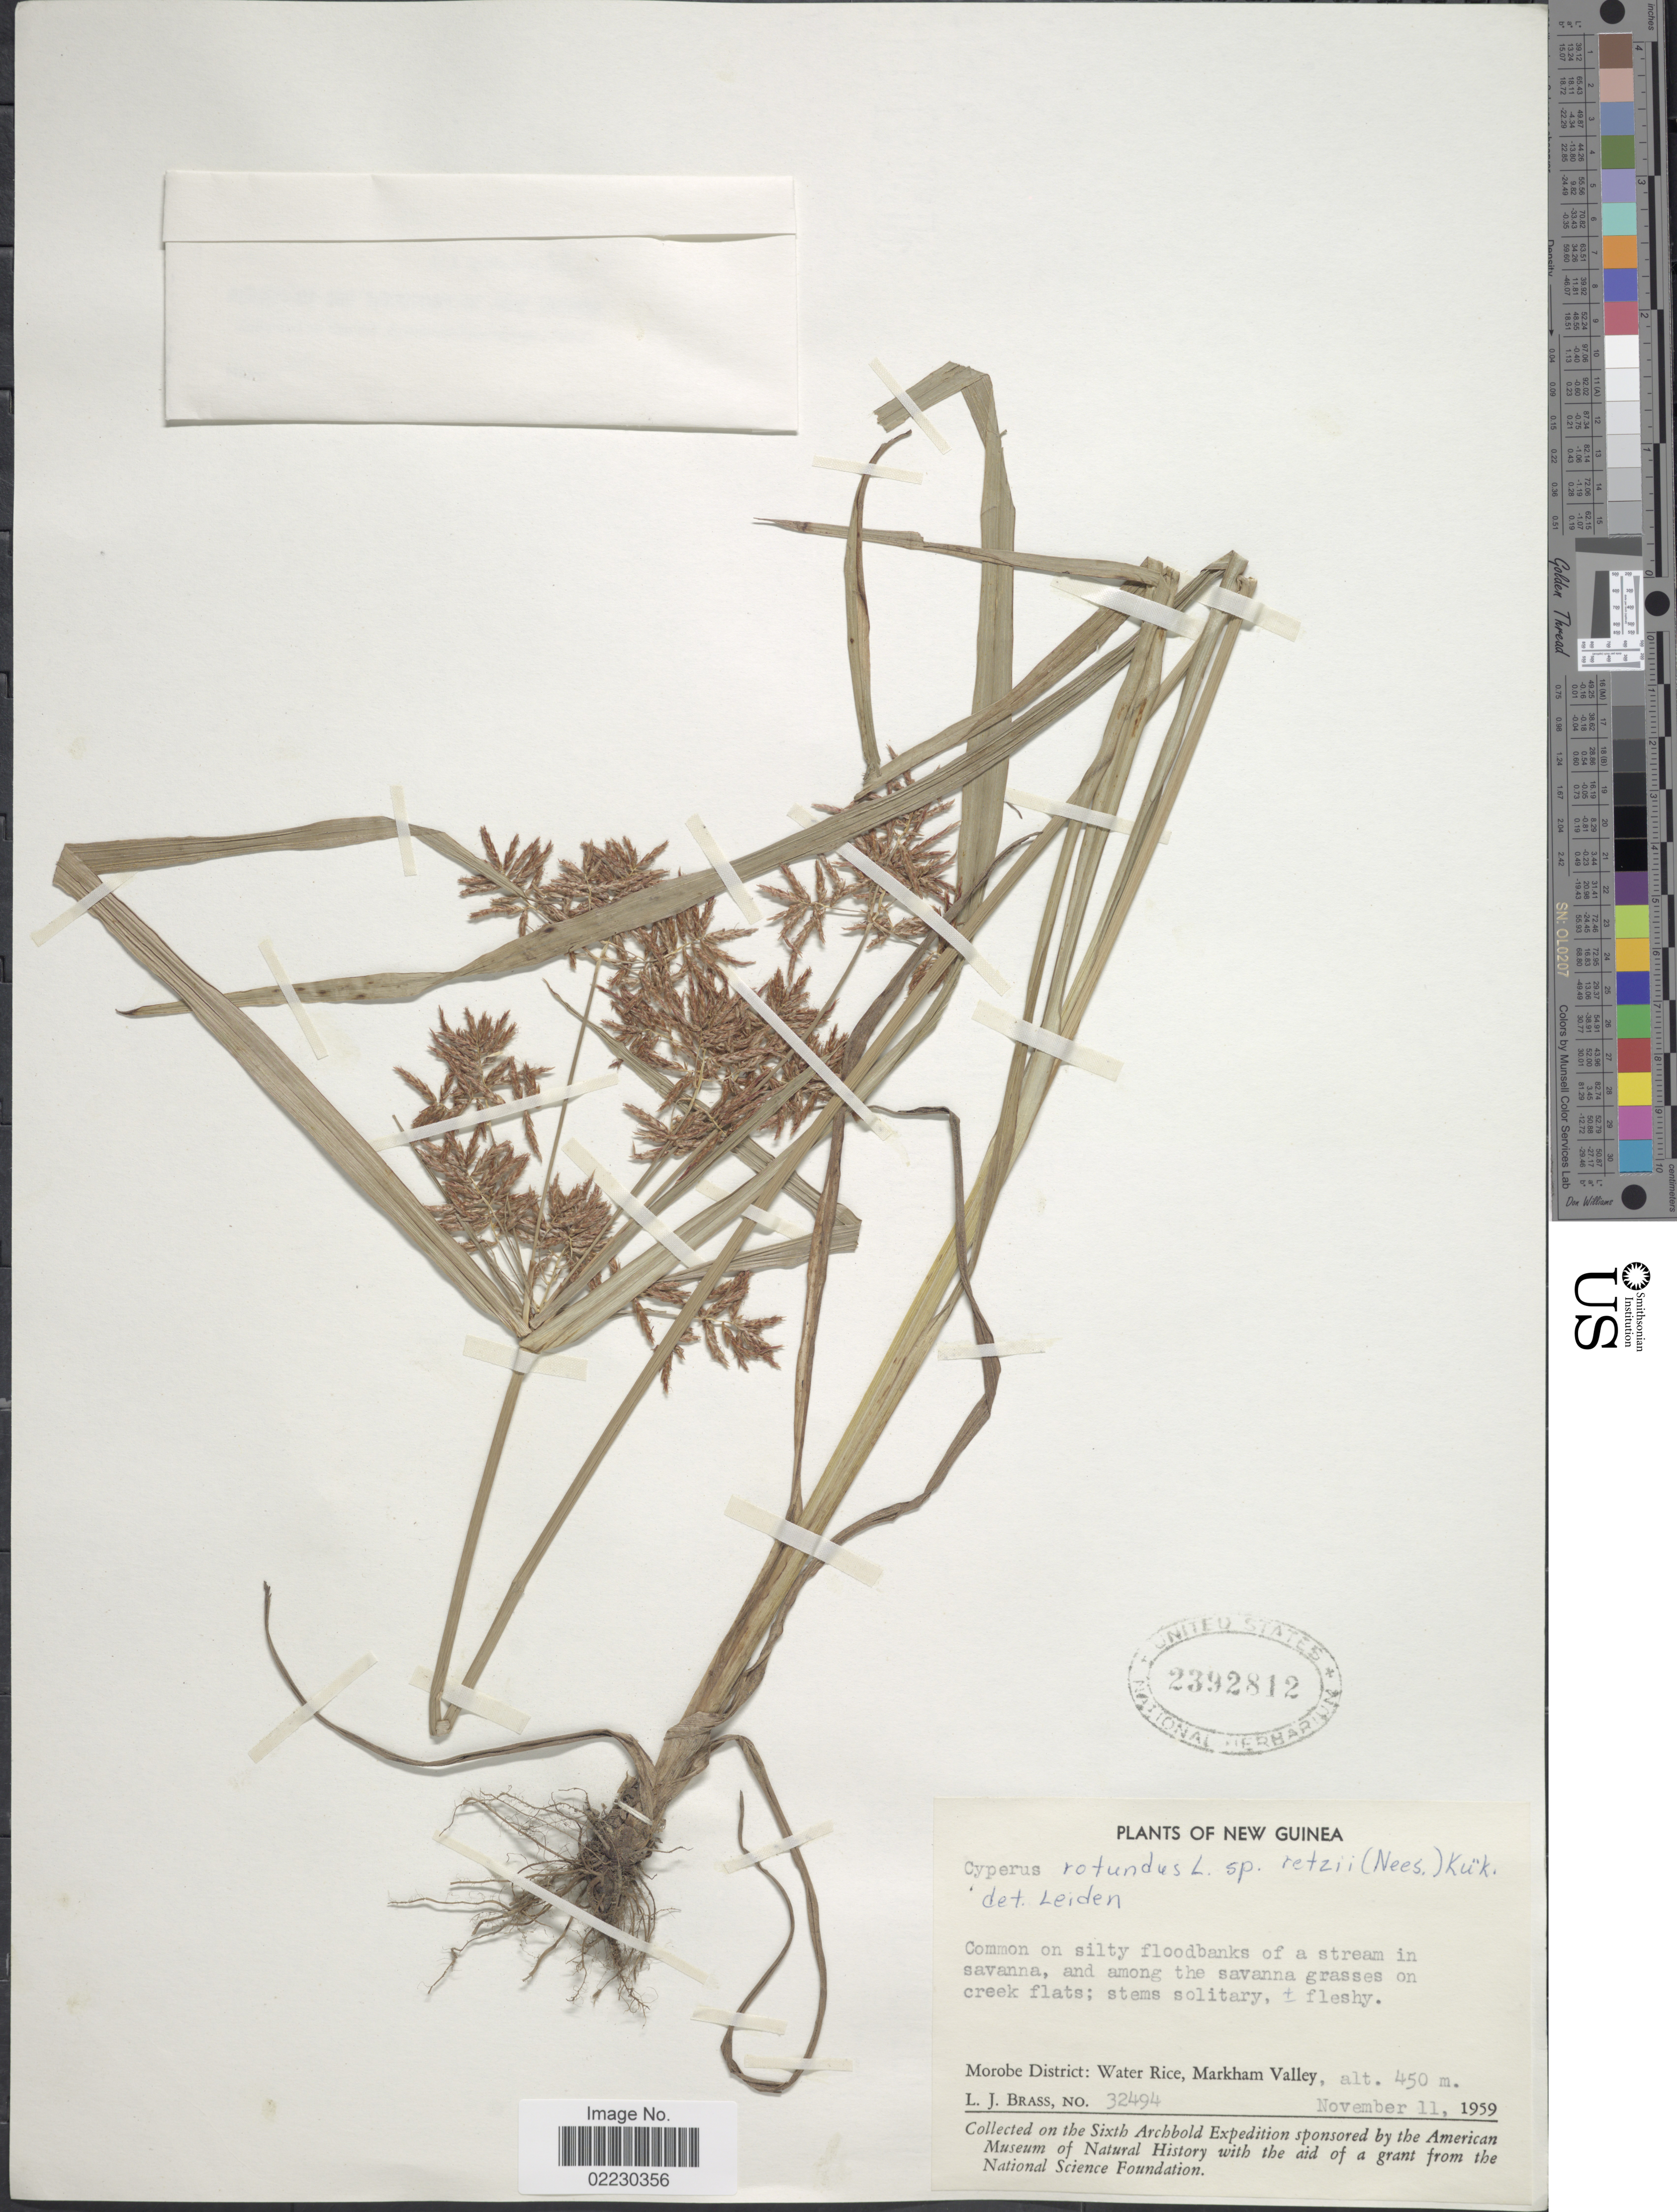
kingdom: Plantae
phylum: Tracheophyta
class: Liliopsida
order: Poales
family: Cyperaceae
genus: Cyperus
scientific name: Cyperus rotundus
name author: L.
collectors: L. J. Brass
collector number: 32494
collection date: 1959-11-11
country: Papua New Guinea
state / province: Morobe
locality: New Guinea, Morobe District: Water Rice, Markham Valley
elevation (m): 450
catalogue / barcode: US 2392812